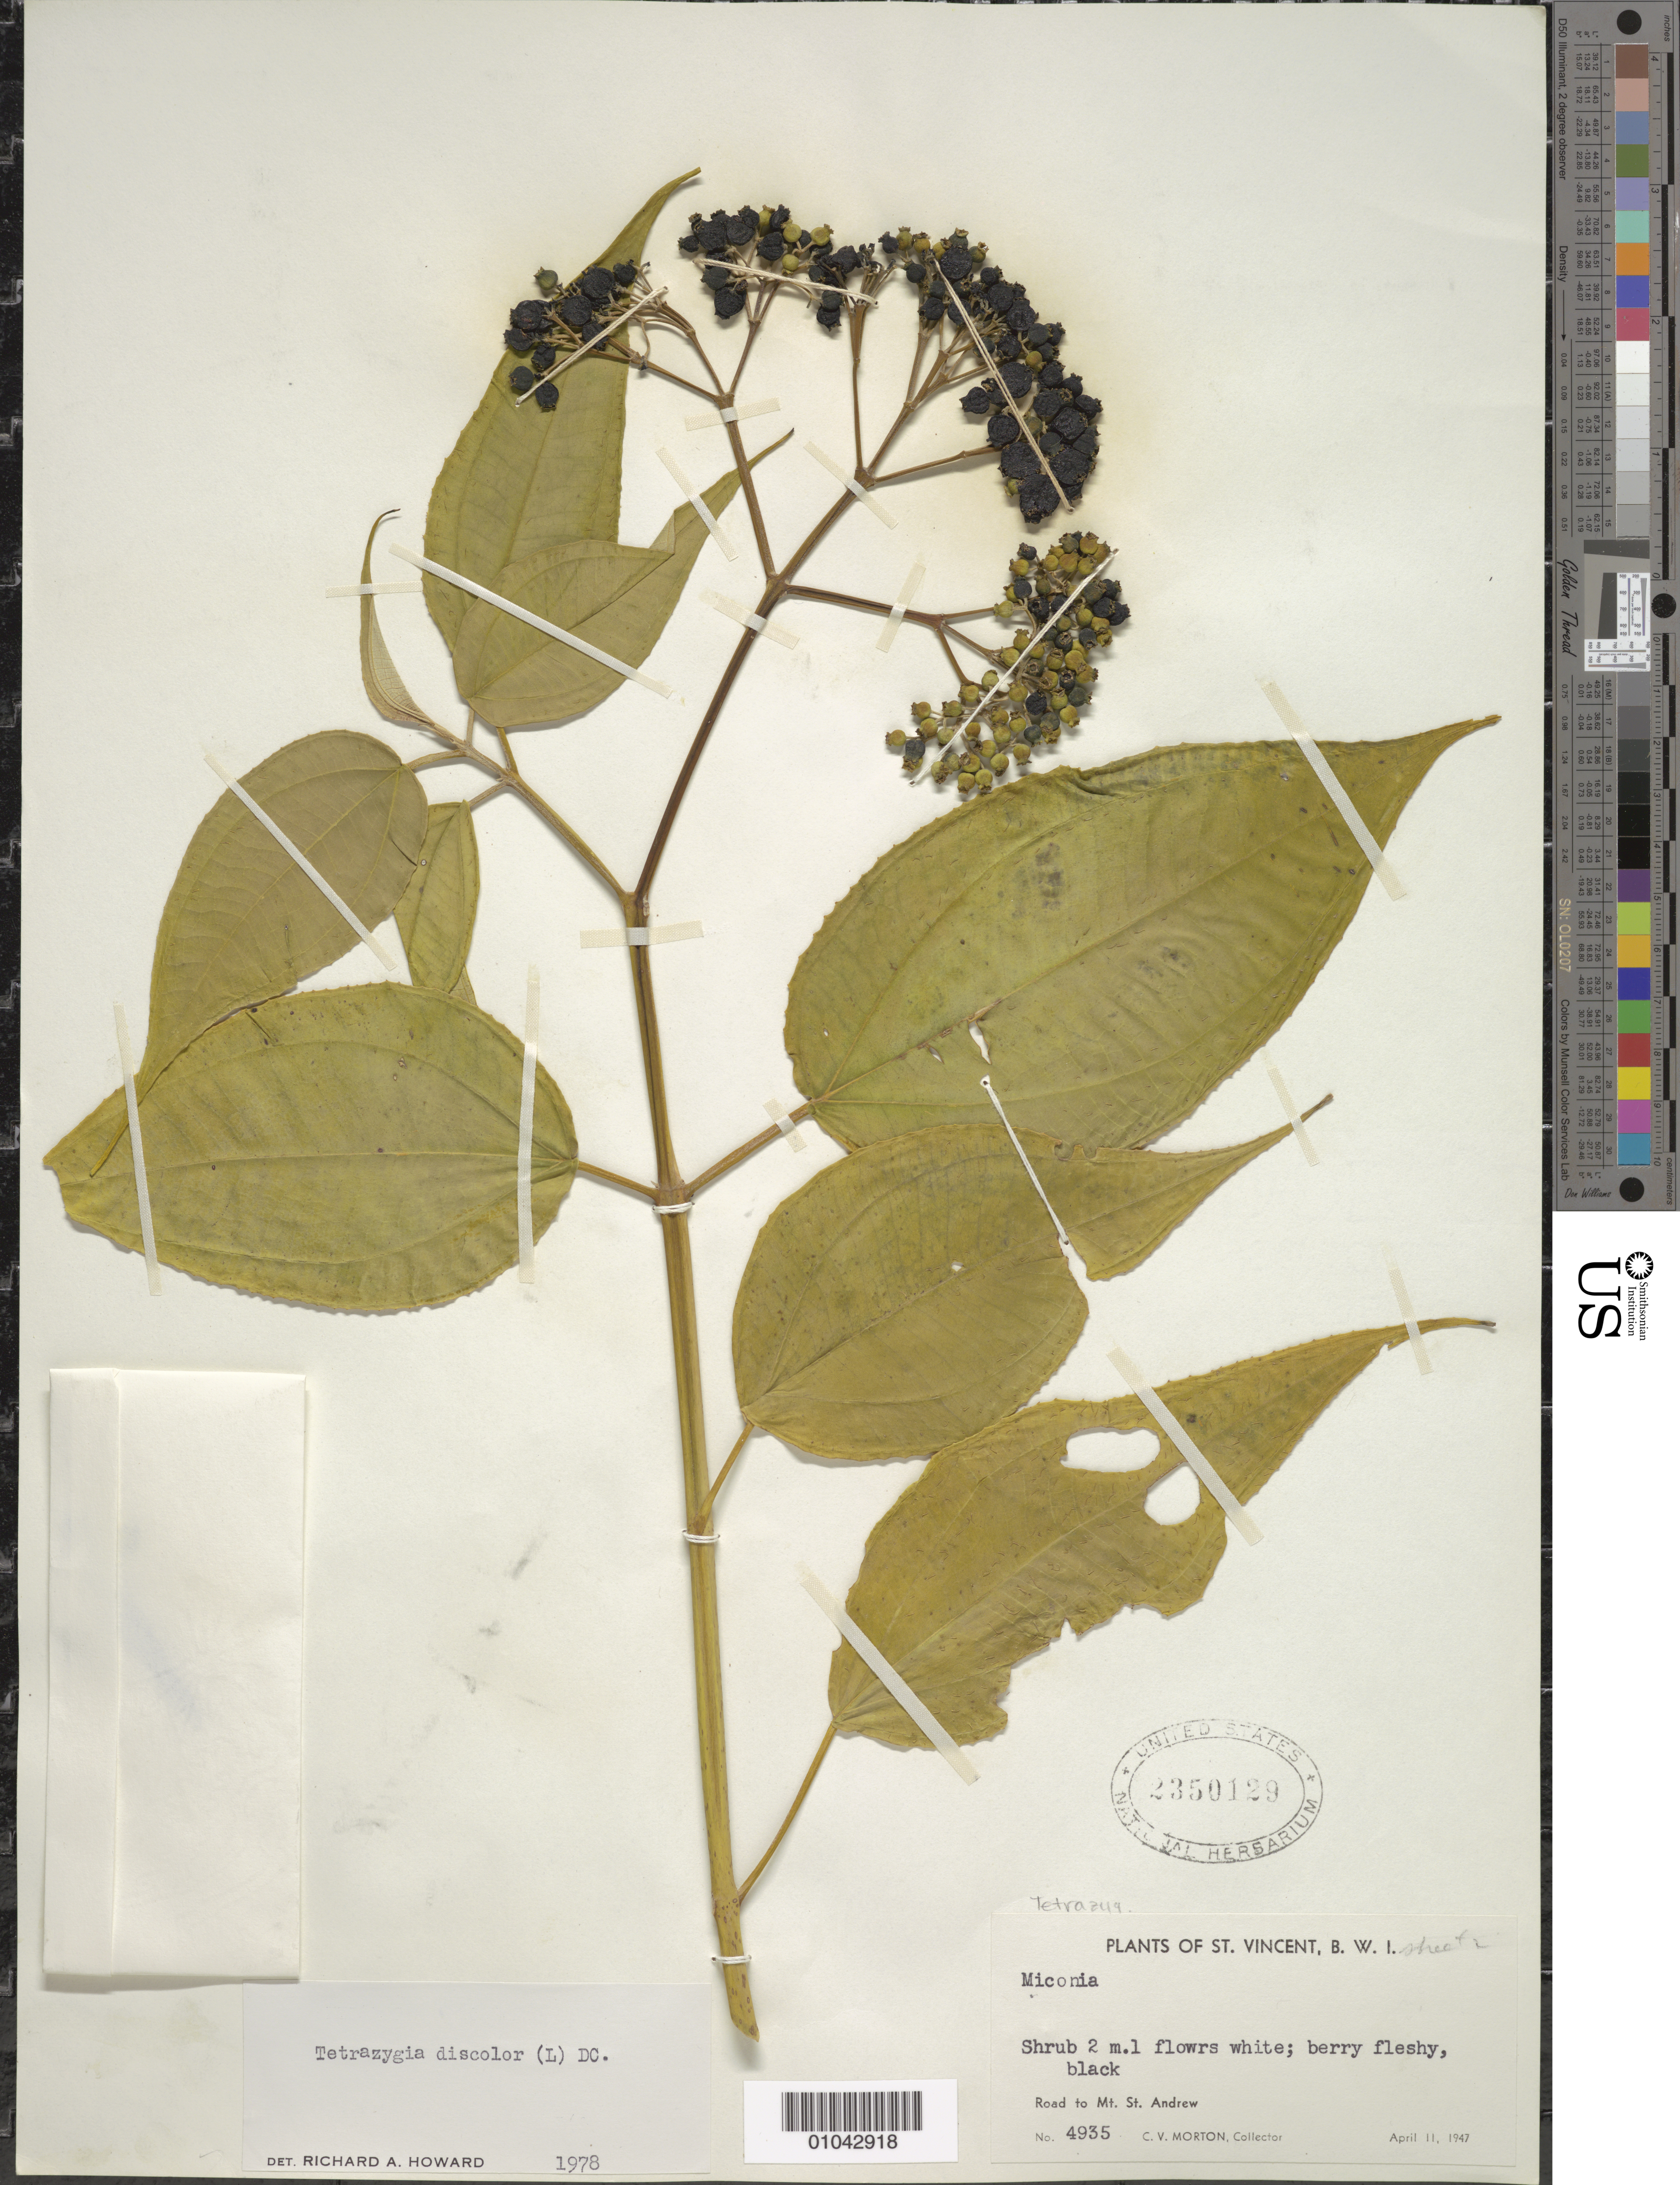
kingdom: Plantae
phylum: Tracheophyta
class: Magnoliopsida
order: Myrtales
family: Melastomataceae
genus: Tetrazygia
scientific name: Tetrazygia discolor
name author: (L.) DC.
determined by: Howard, R. A.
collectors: C. V. Morton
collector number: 4935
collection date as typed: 11 Apr 1947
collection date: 1947-04-11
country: St. Vincent - Grenadines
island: St. Vincent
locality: Road to Mt. St. Andrew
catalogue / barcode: US 2350129